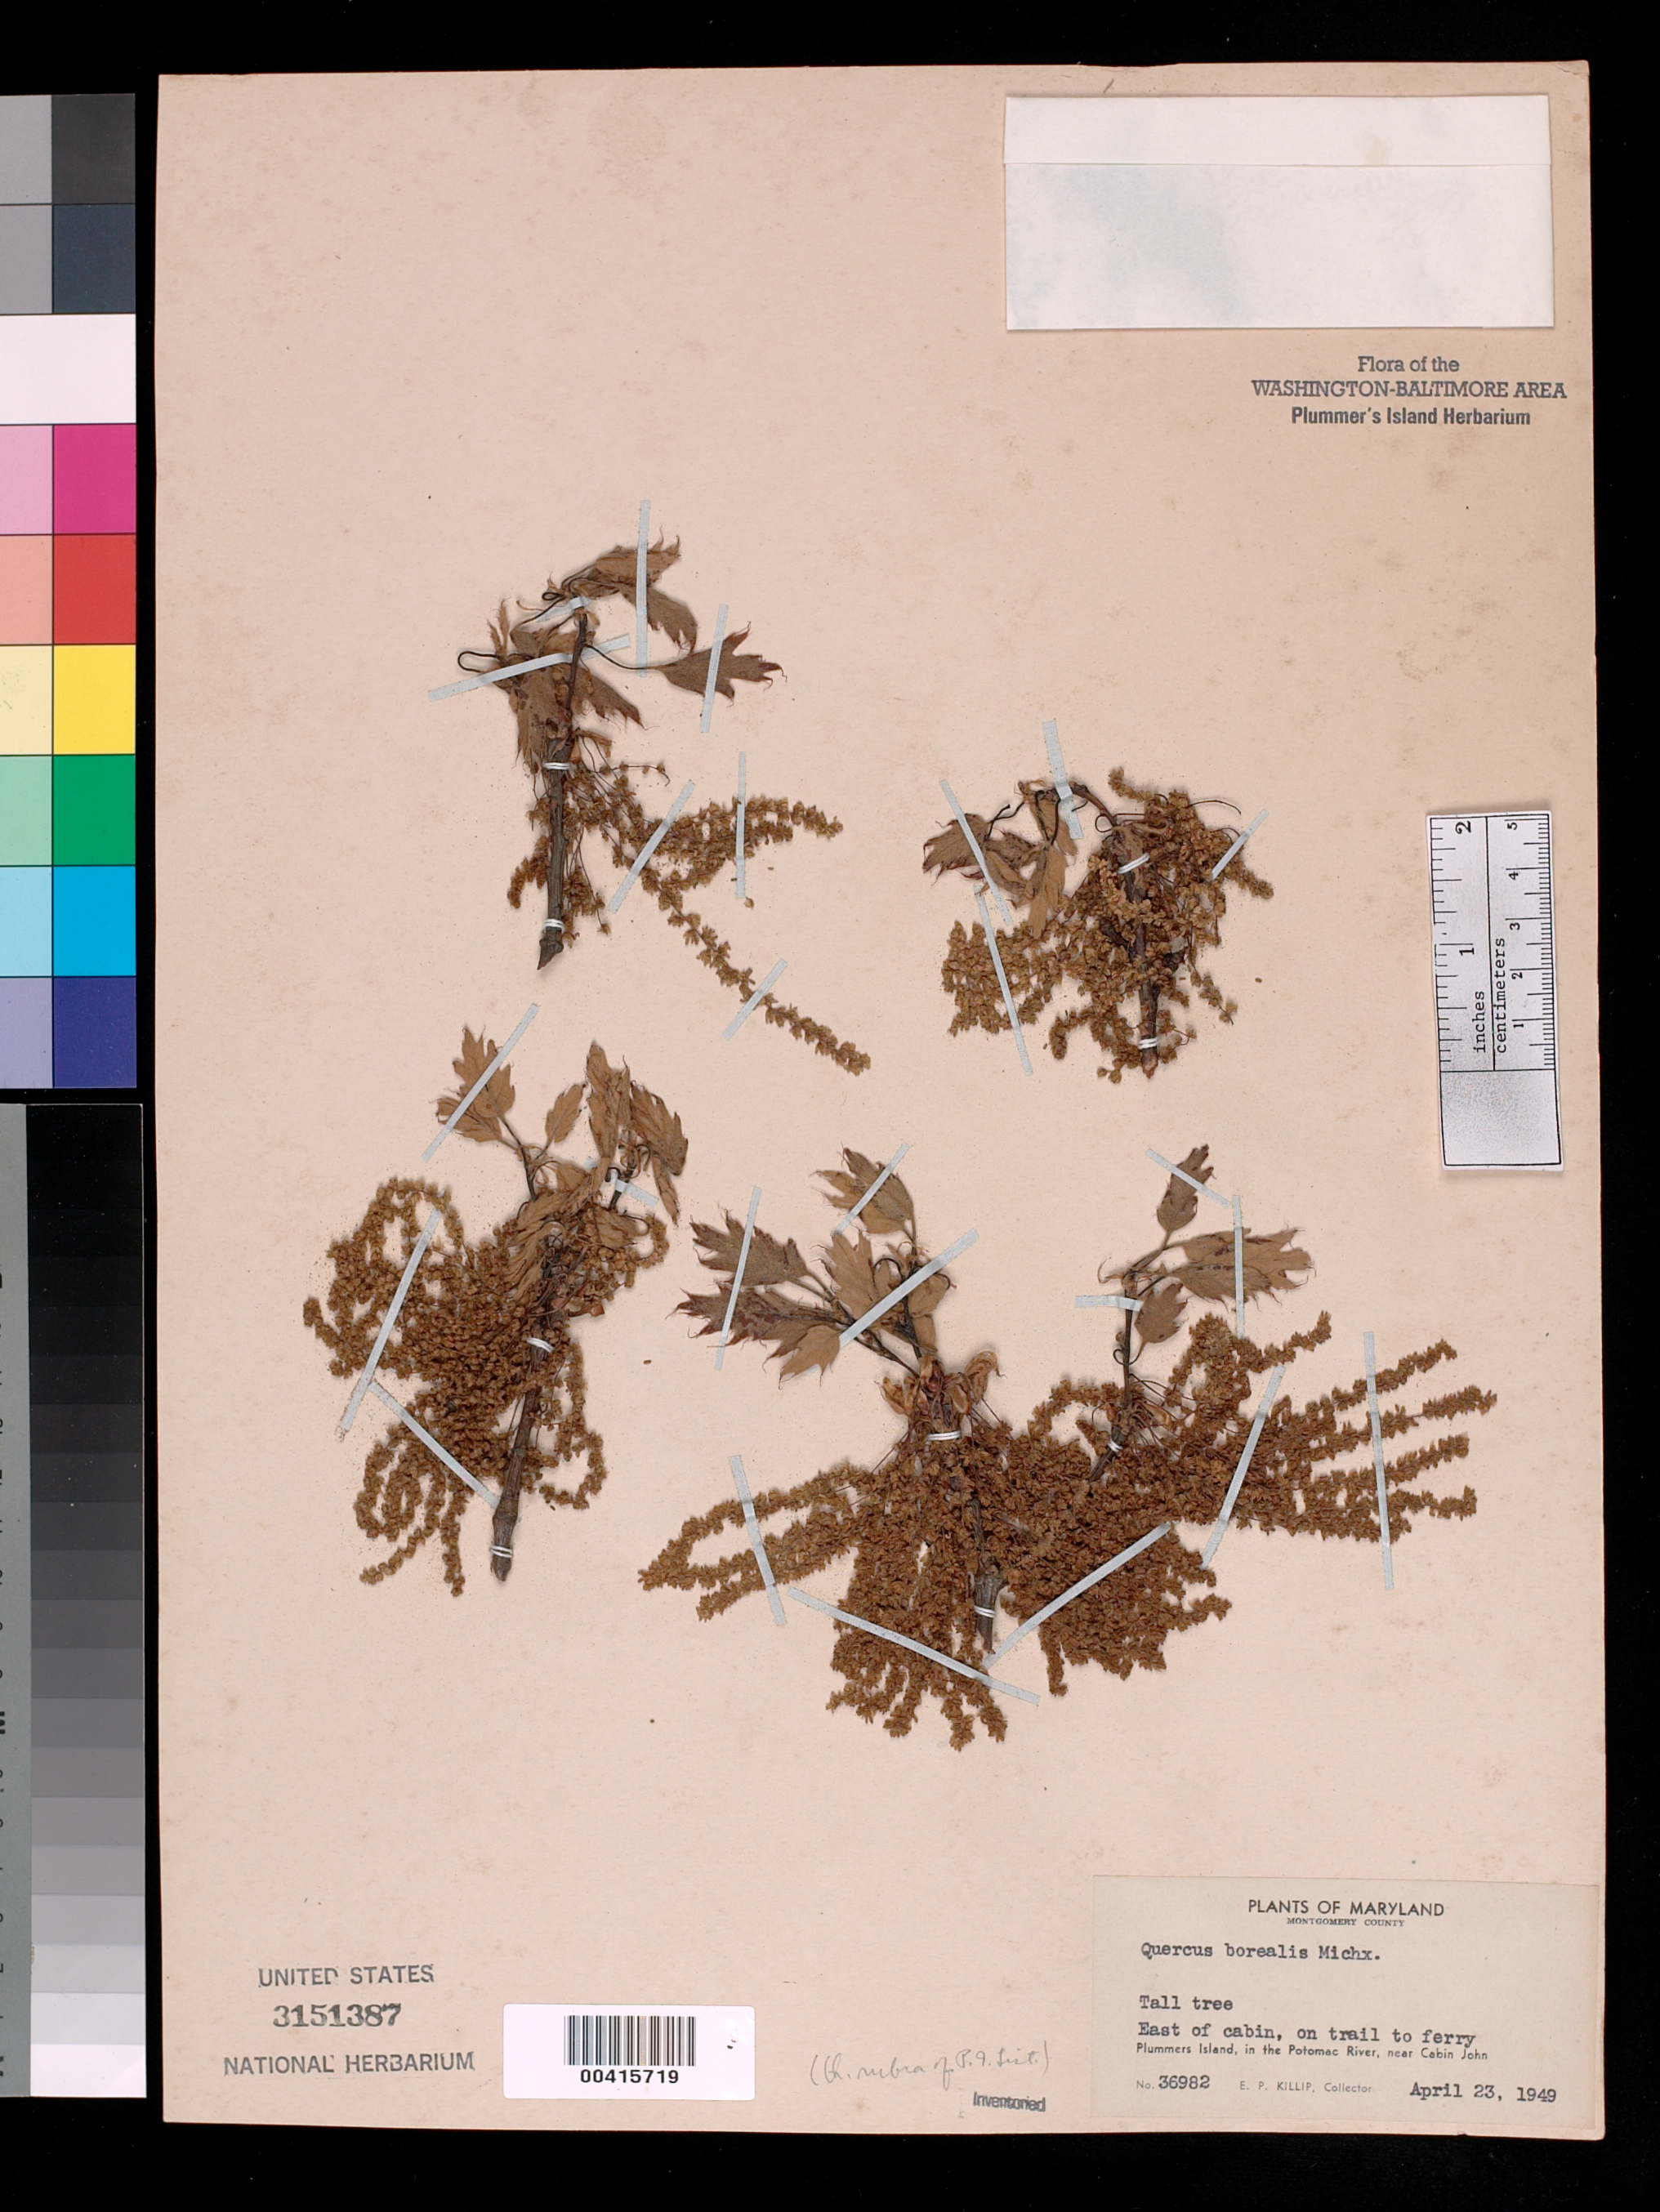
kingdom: Plantae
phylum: Tracheophyta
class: Magnoliopsida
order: Fagales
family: Fagaceae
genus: Quercus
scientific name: Quercus rubra var. borealis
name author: (F. Michx.) Farw.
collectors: E. P. Killip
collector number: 36982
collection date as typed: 23 Apr 1949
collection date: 1949-04-23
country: United States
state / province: Maryland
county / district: Montgomery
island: Plummers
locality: Plummer's Island; east of Cabin, on trail to ferry C. & O. Canal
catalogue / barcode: US 3151387